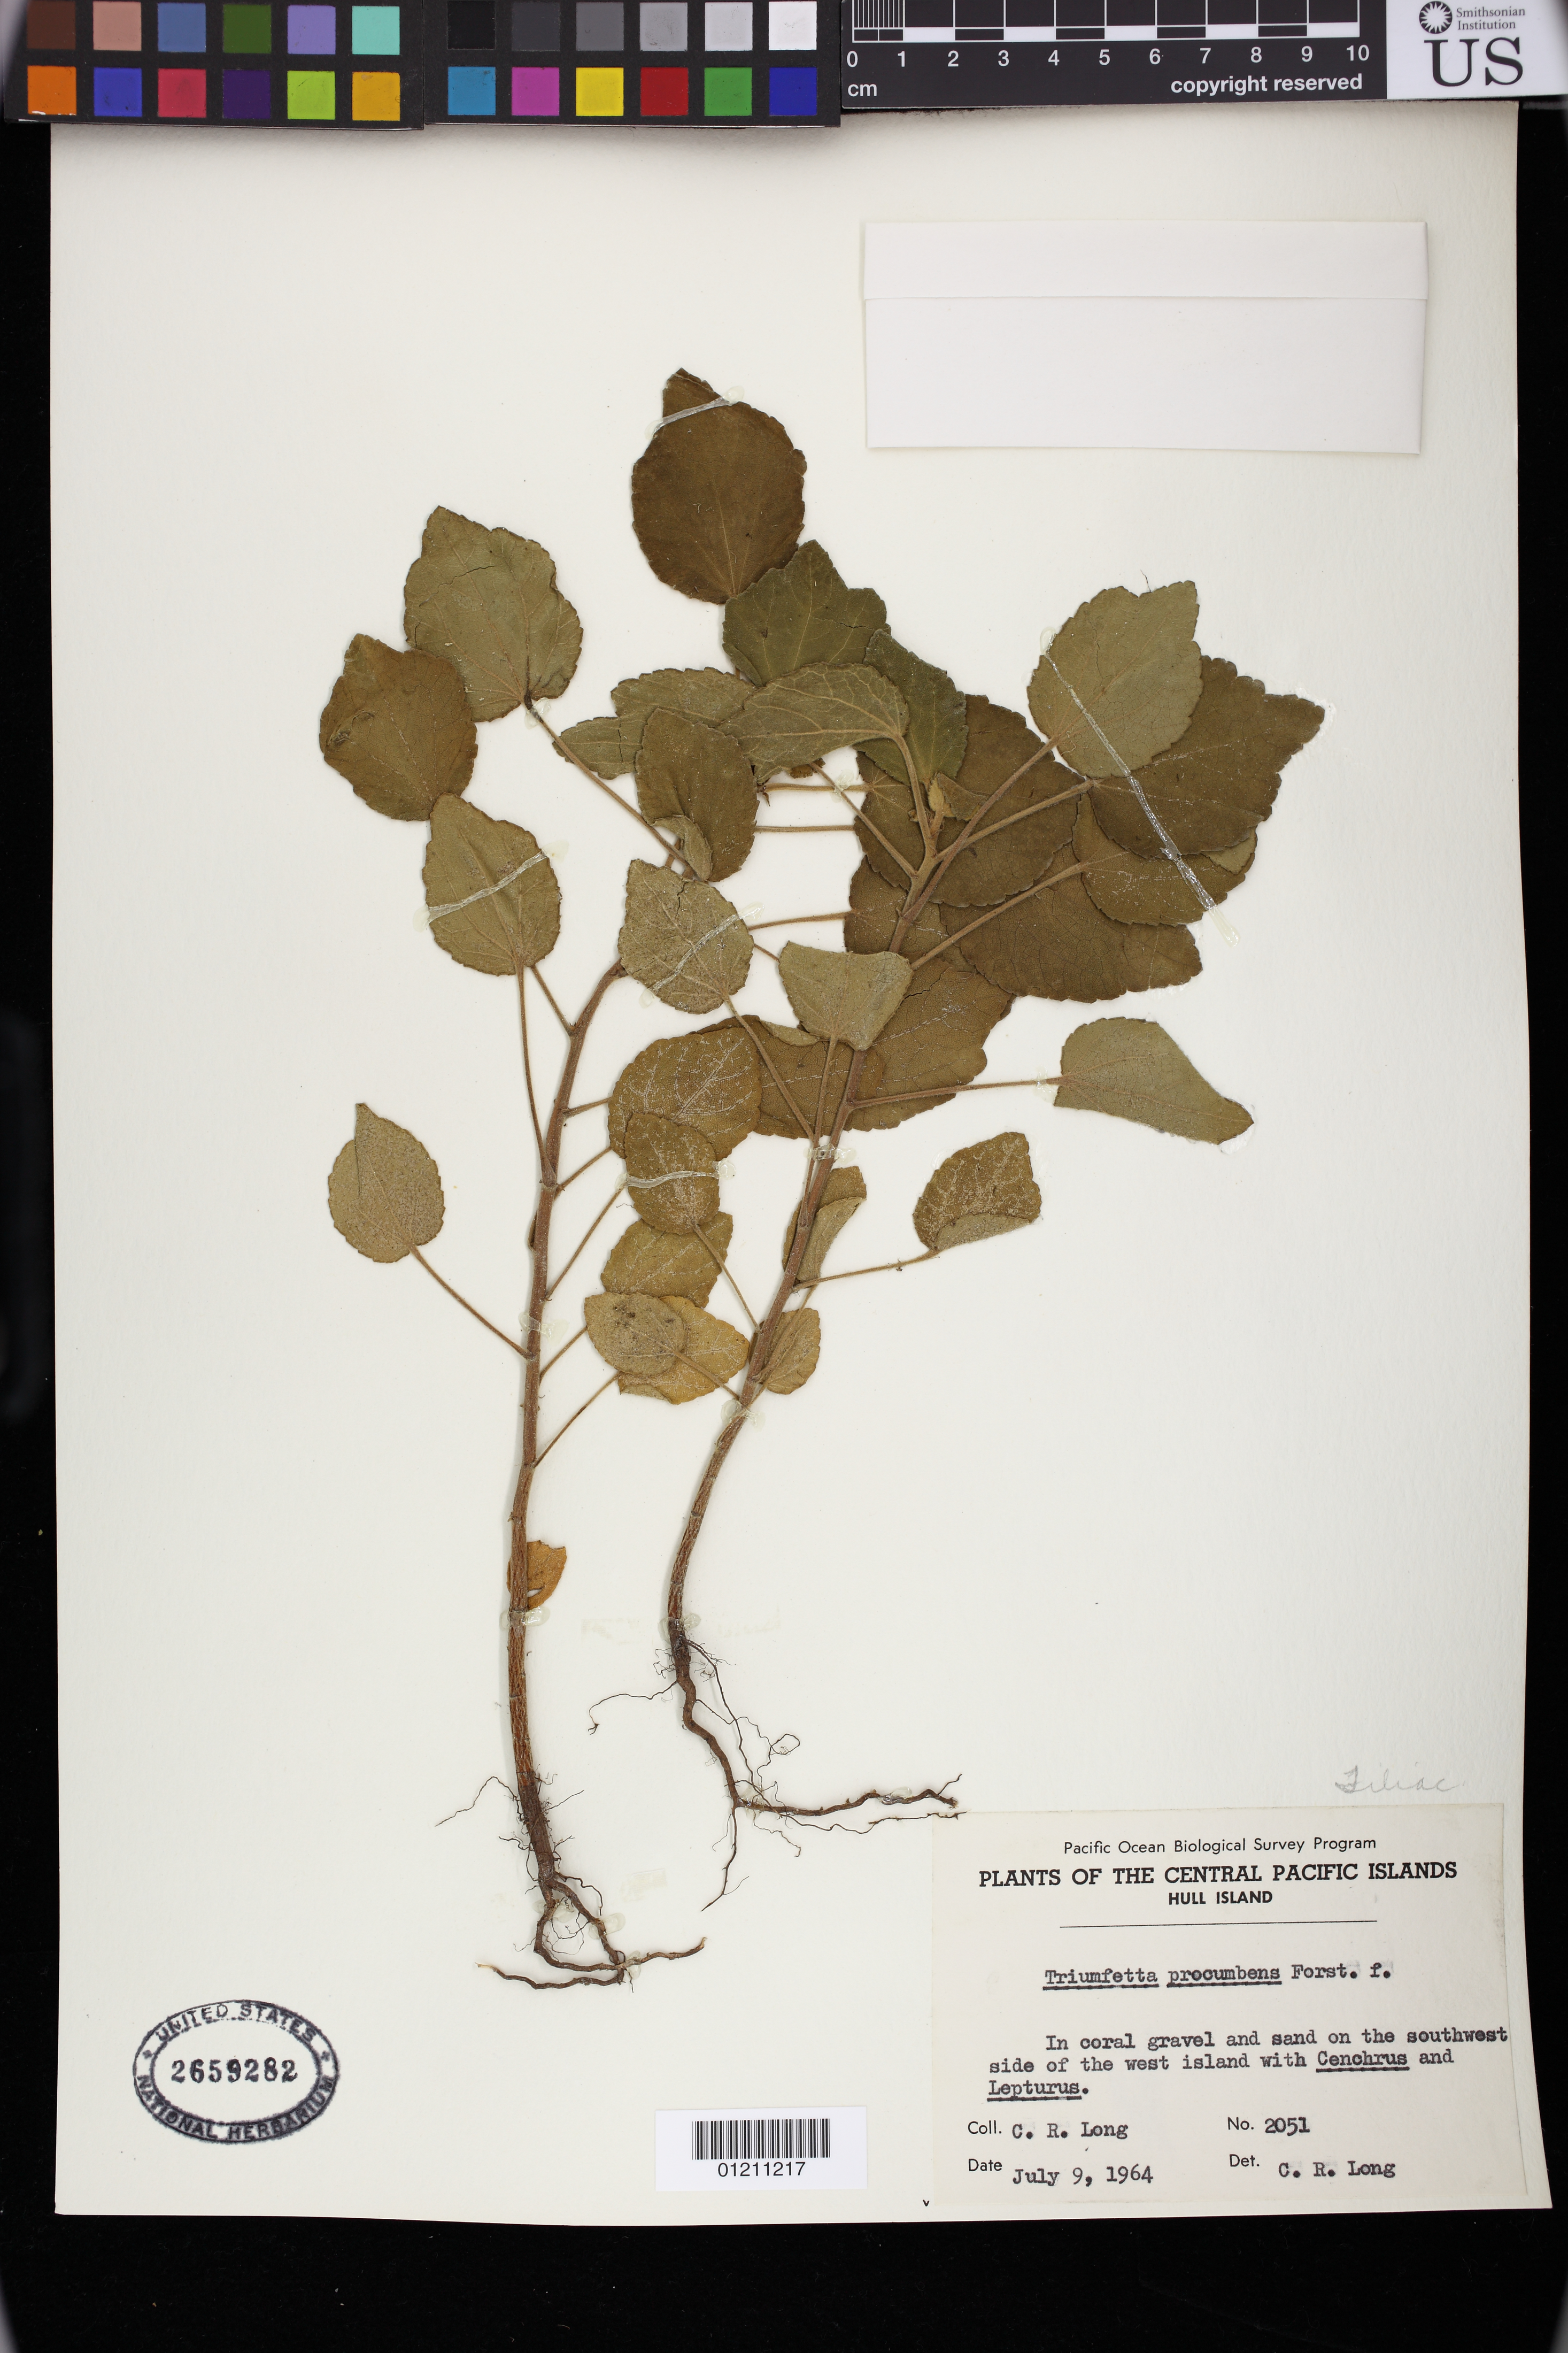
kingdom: Plantae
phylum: Tracheophyta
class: Magnoliopsida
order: Malvales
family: Malvaceae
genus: Triumfetta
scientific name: Triumfetta procumbens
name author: G. Forst.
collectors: C. R. Long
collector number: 2051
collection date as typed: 07 Sep 1964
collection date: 1964-09-07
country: Kiribati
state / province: Phoenix Islands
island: Orona [Hull] Atoll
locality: Hull Island. In coral gravel and sand on the southwest side of the west island.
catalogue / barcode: US 2659282